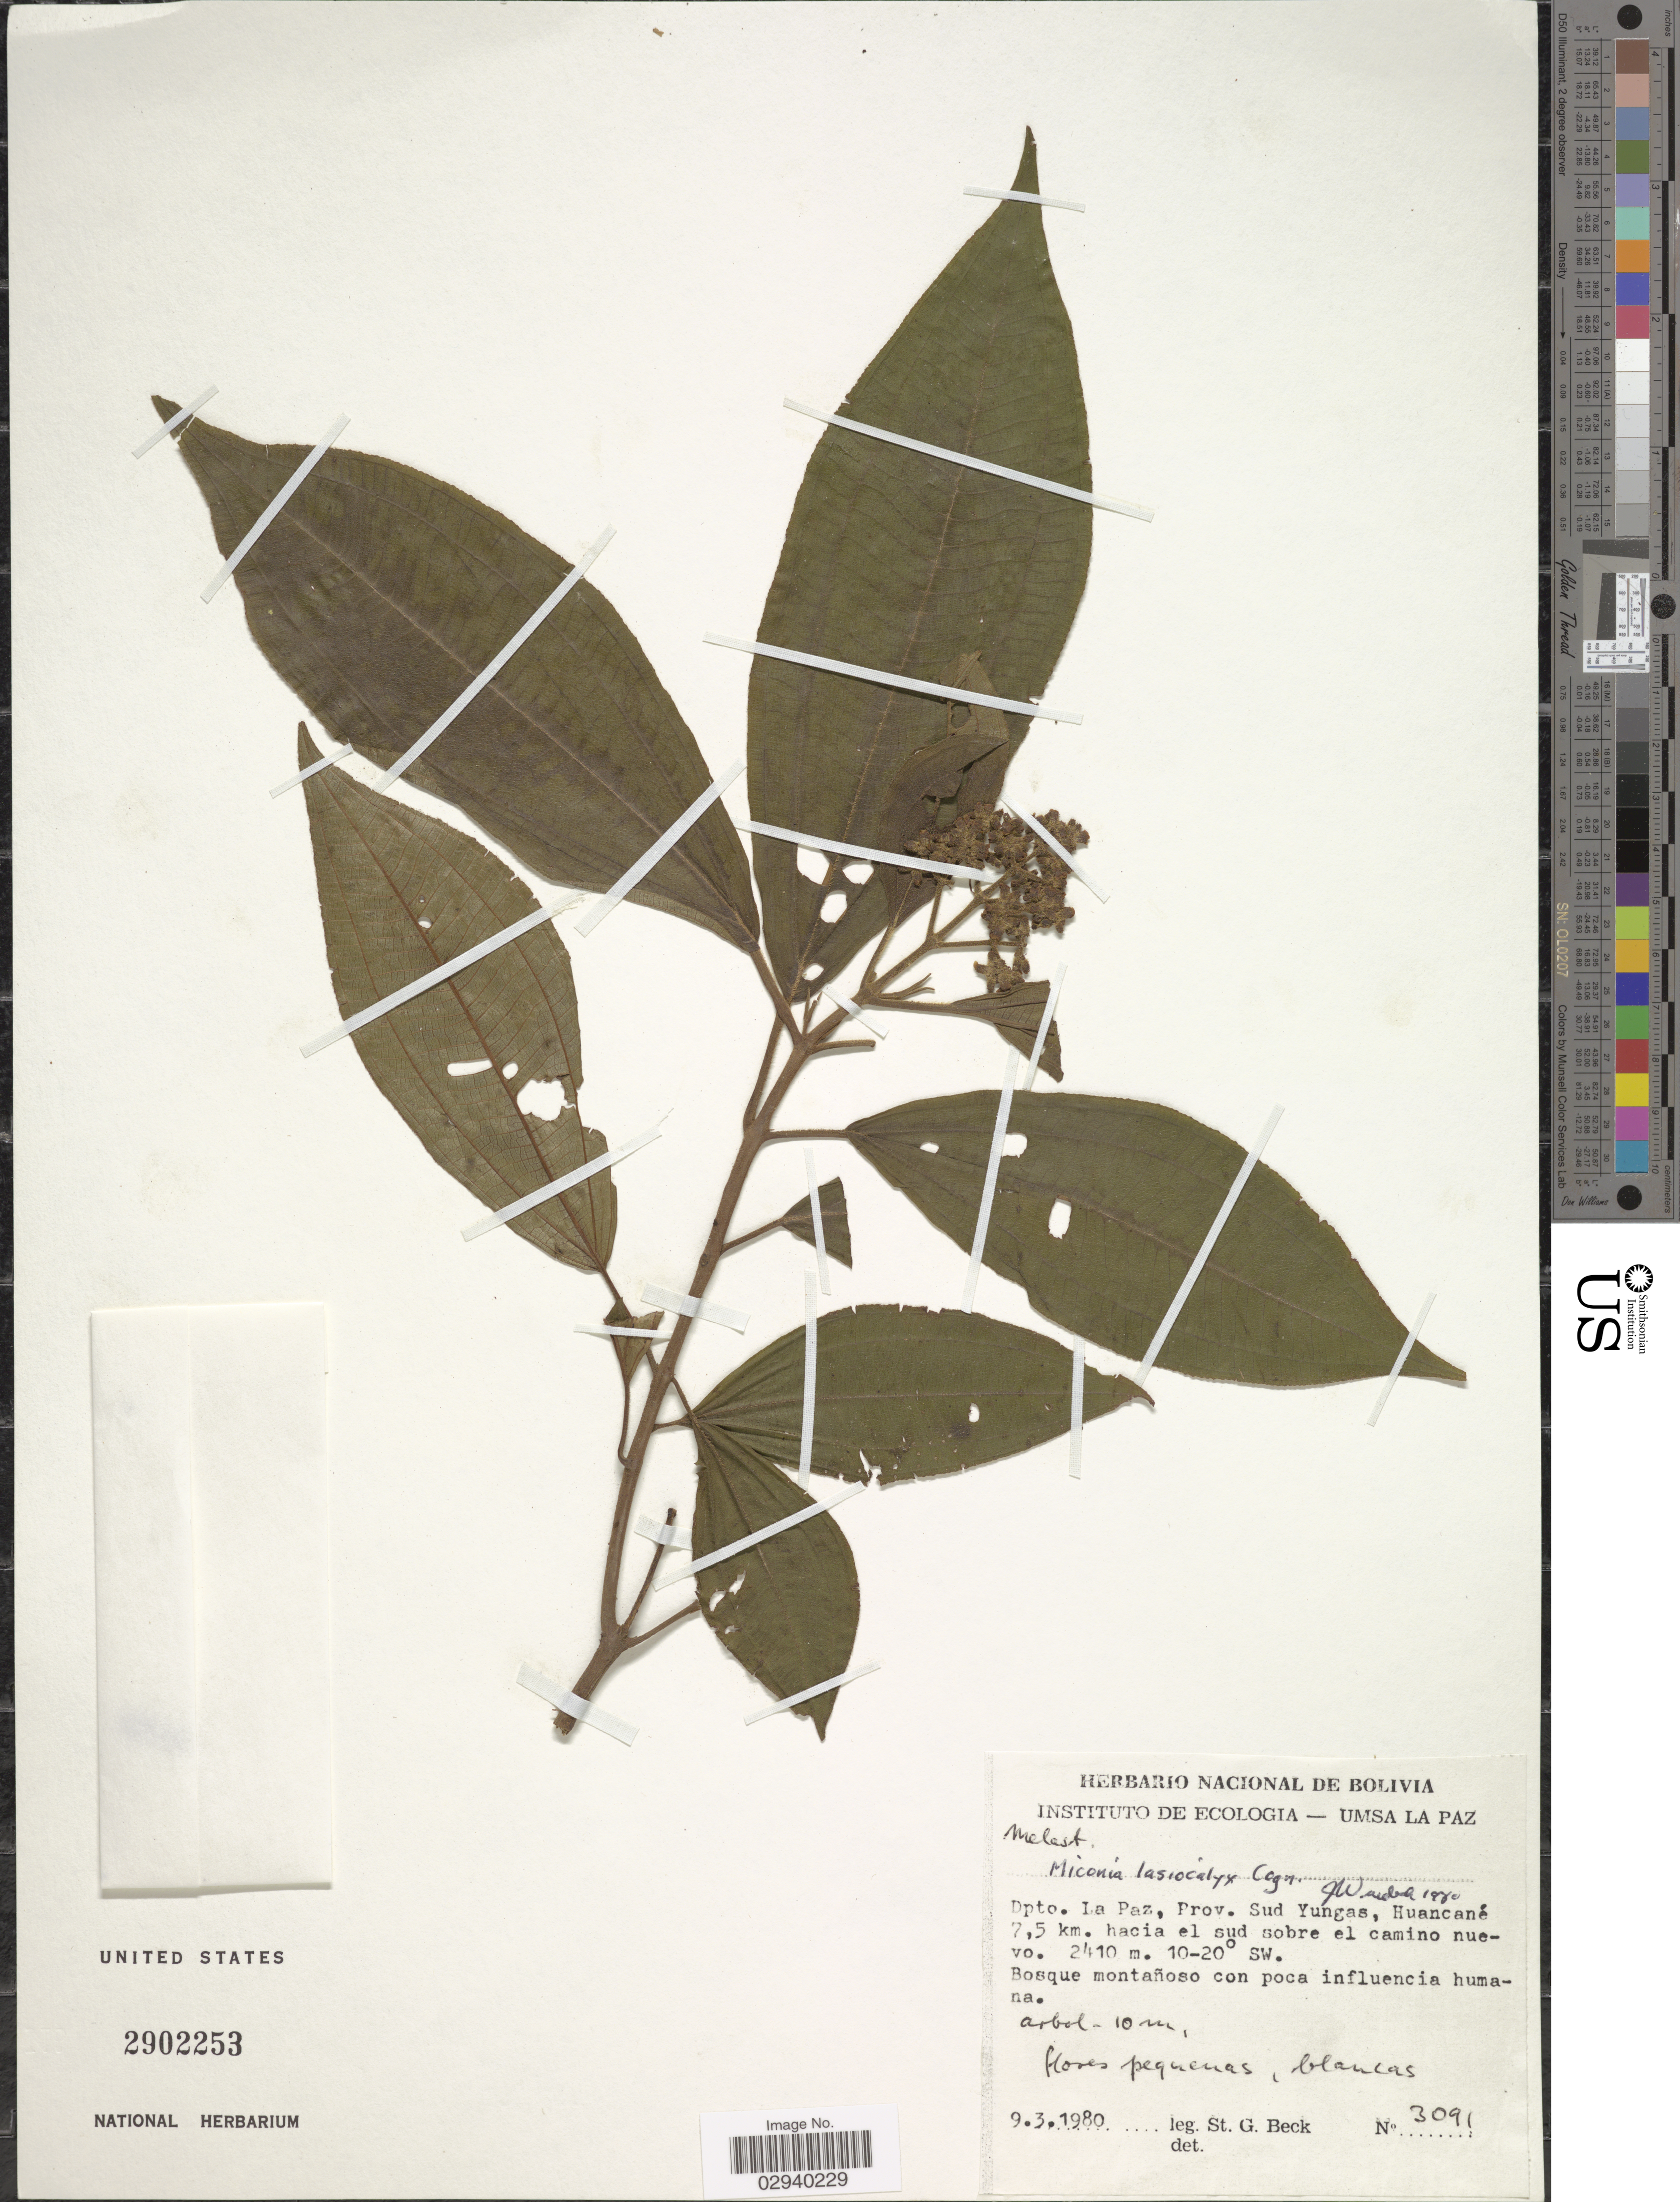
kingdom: Plantae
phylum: Tracheophyta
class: Magnoliopsida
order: Myrtales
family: Melastomataceae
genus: Miconia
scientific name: Miconia lasiocalyx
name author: Cogn.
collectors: S. G. Beck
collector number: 3091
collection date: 1980-03-09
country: Bolivia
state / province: La Paz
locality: Dpto. La Paz, Prov. Sud Yungas, Huancané 7.5 km. hacia el sud sobre el camino nuevo. 10-20° SW.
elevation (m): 2410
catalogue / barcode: US 2902253